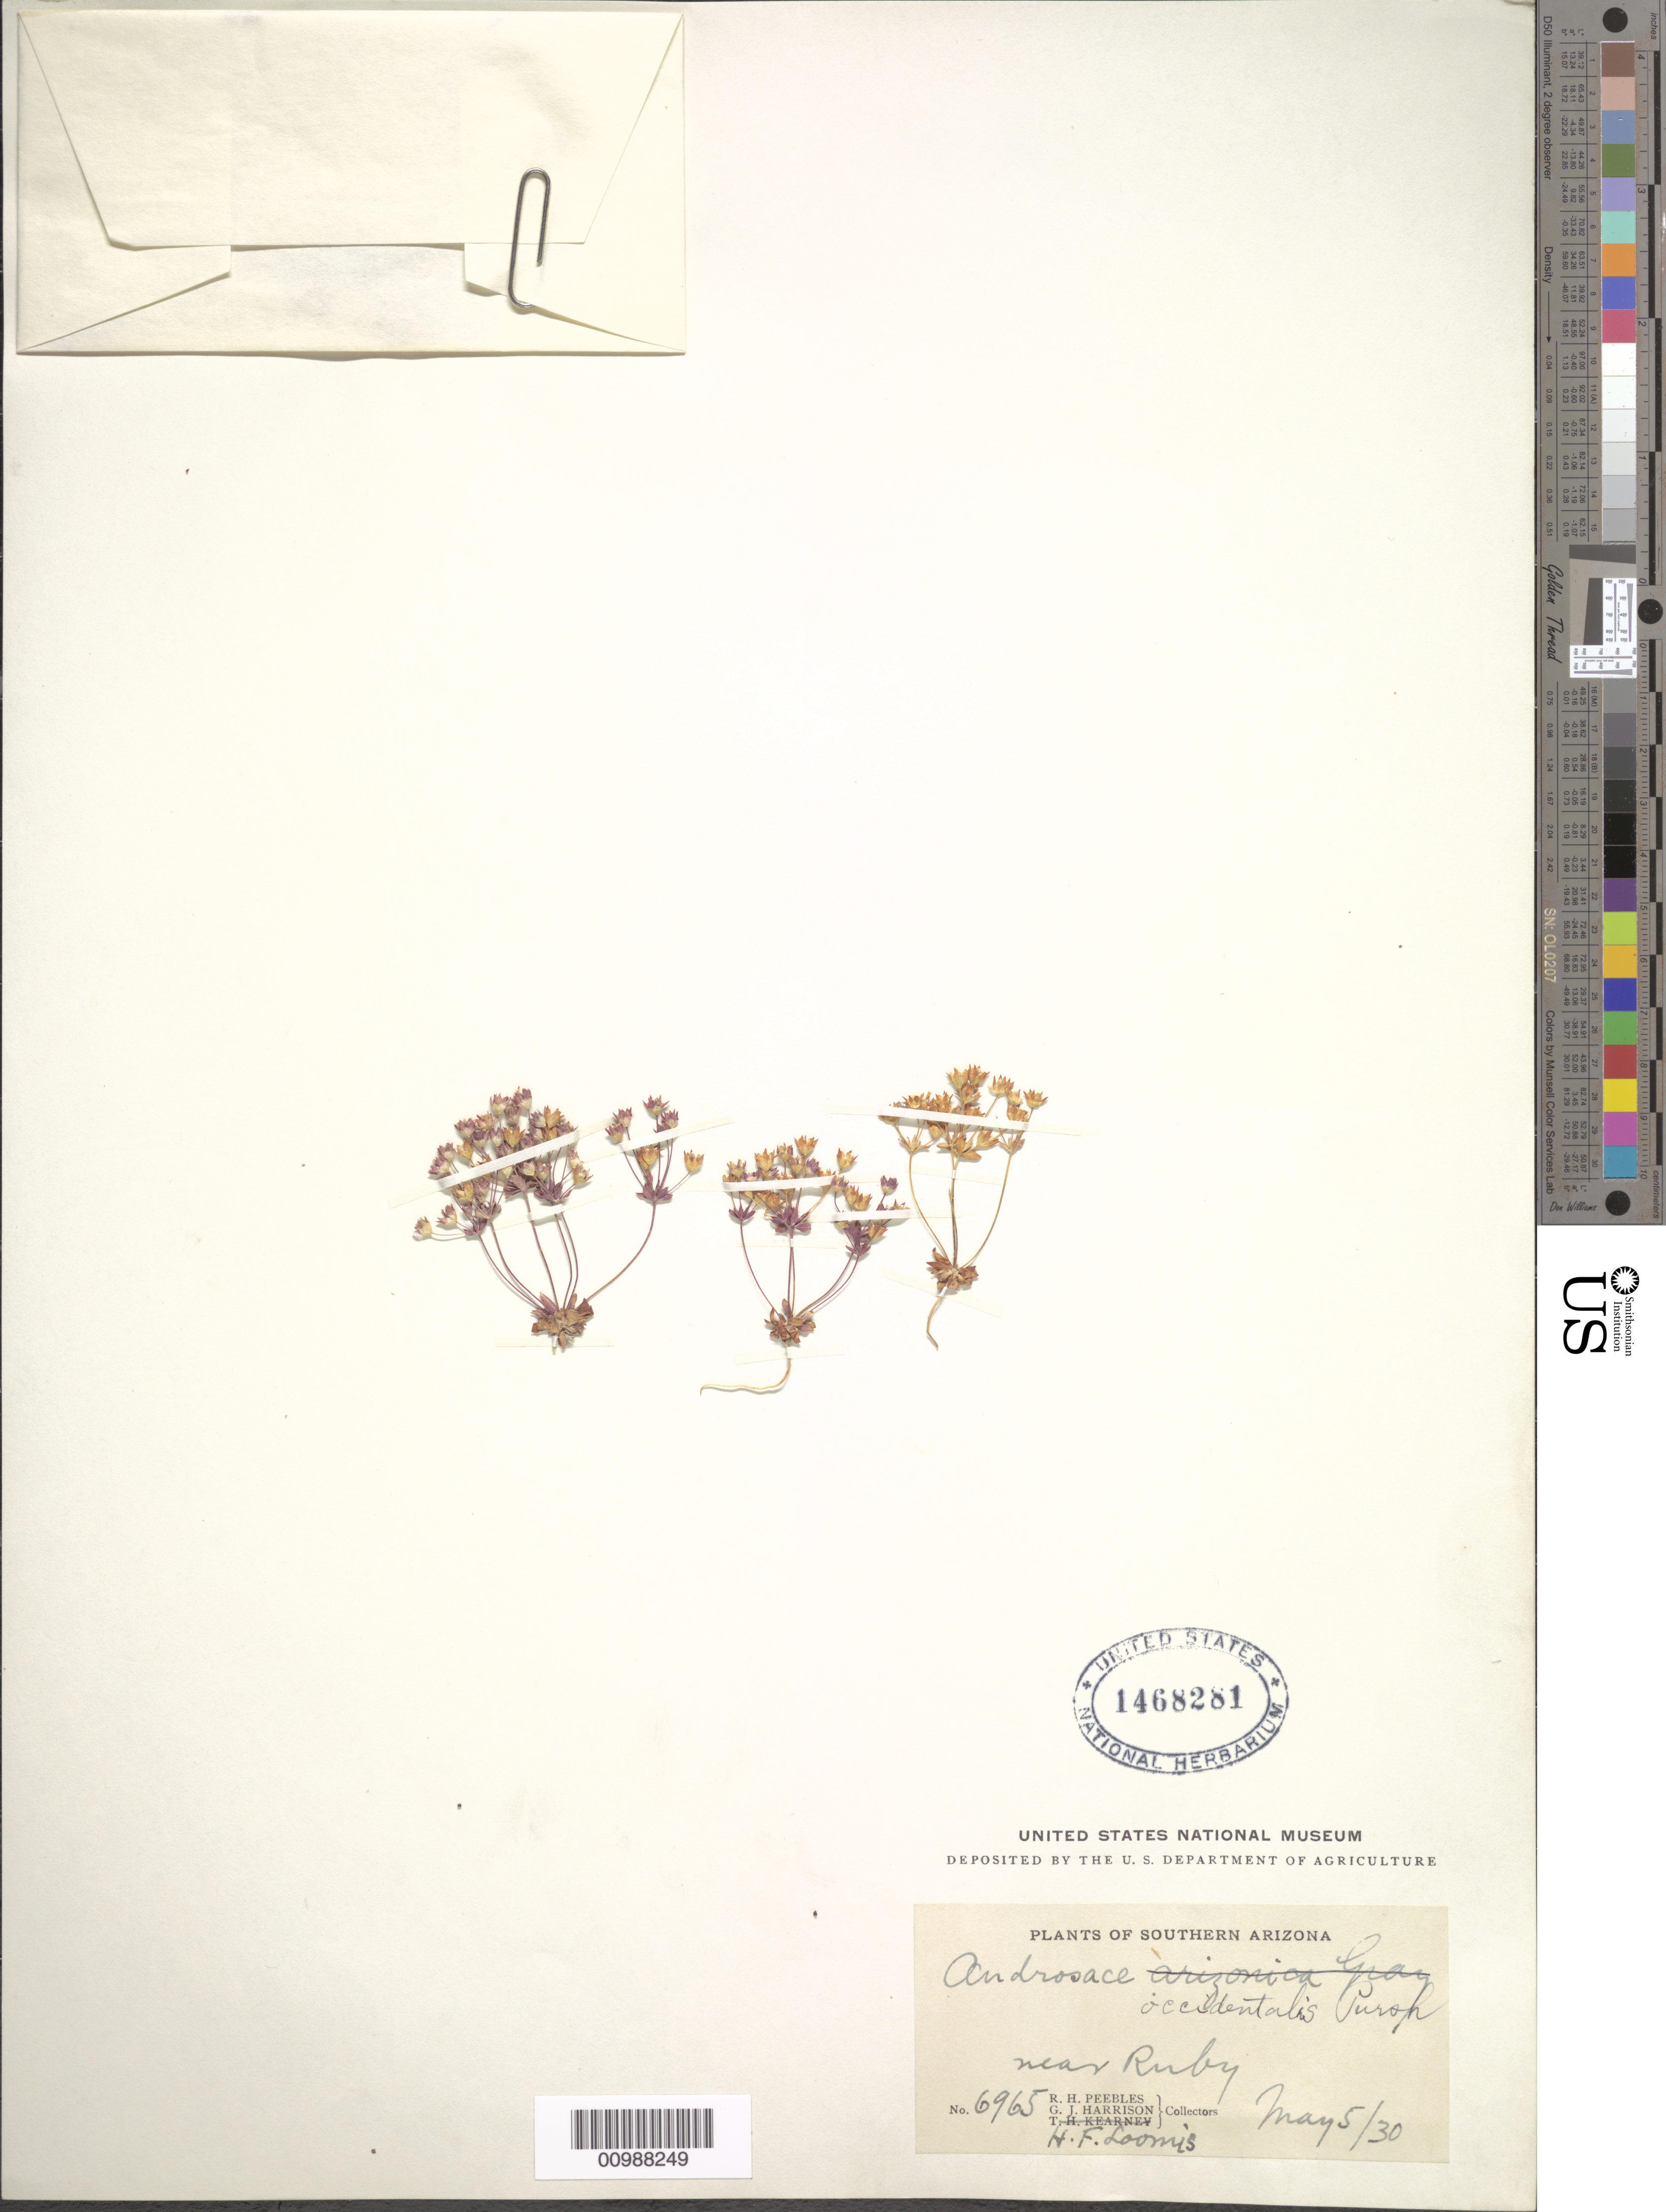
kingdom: Plantae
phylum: Tracheophyta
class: Magnoliopsida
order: Ericales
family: Primulaceae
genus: Androsace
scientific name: Androsace occidentalis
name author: (Pursh) Pursh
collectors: R. H. Peebles & G. J. Harrison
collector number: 6965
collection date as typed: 05 May 1930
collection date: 1930-05-05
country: United States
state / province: Arizona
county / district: Santa Cruz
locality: Near Ruby.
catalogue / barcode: US 1468281